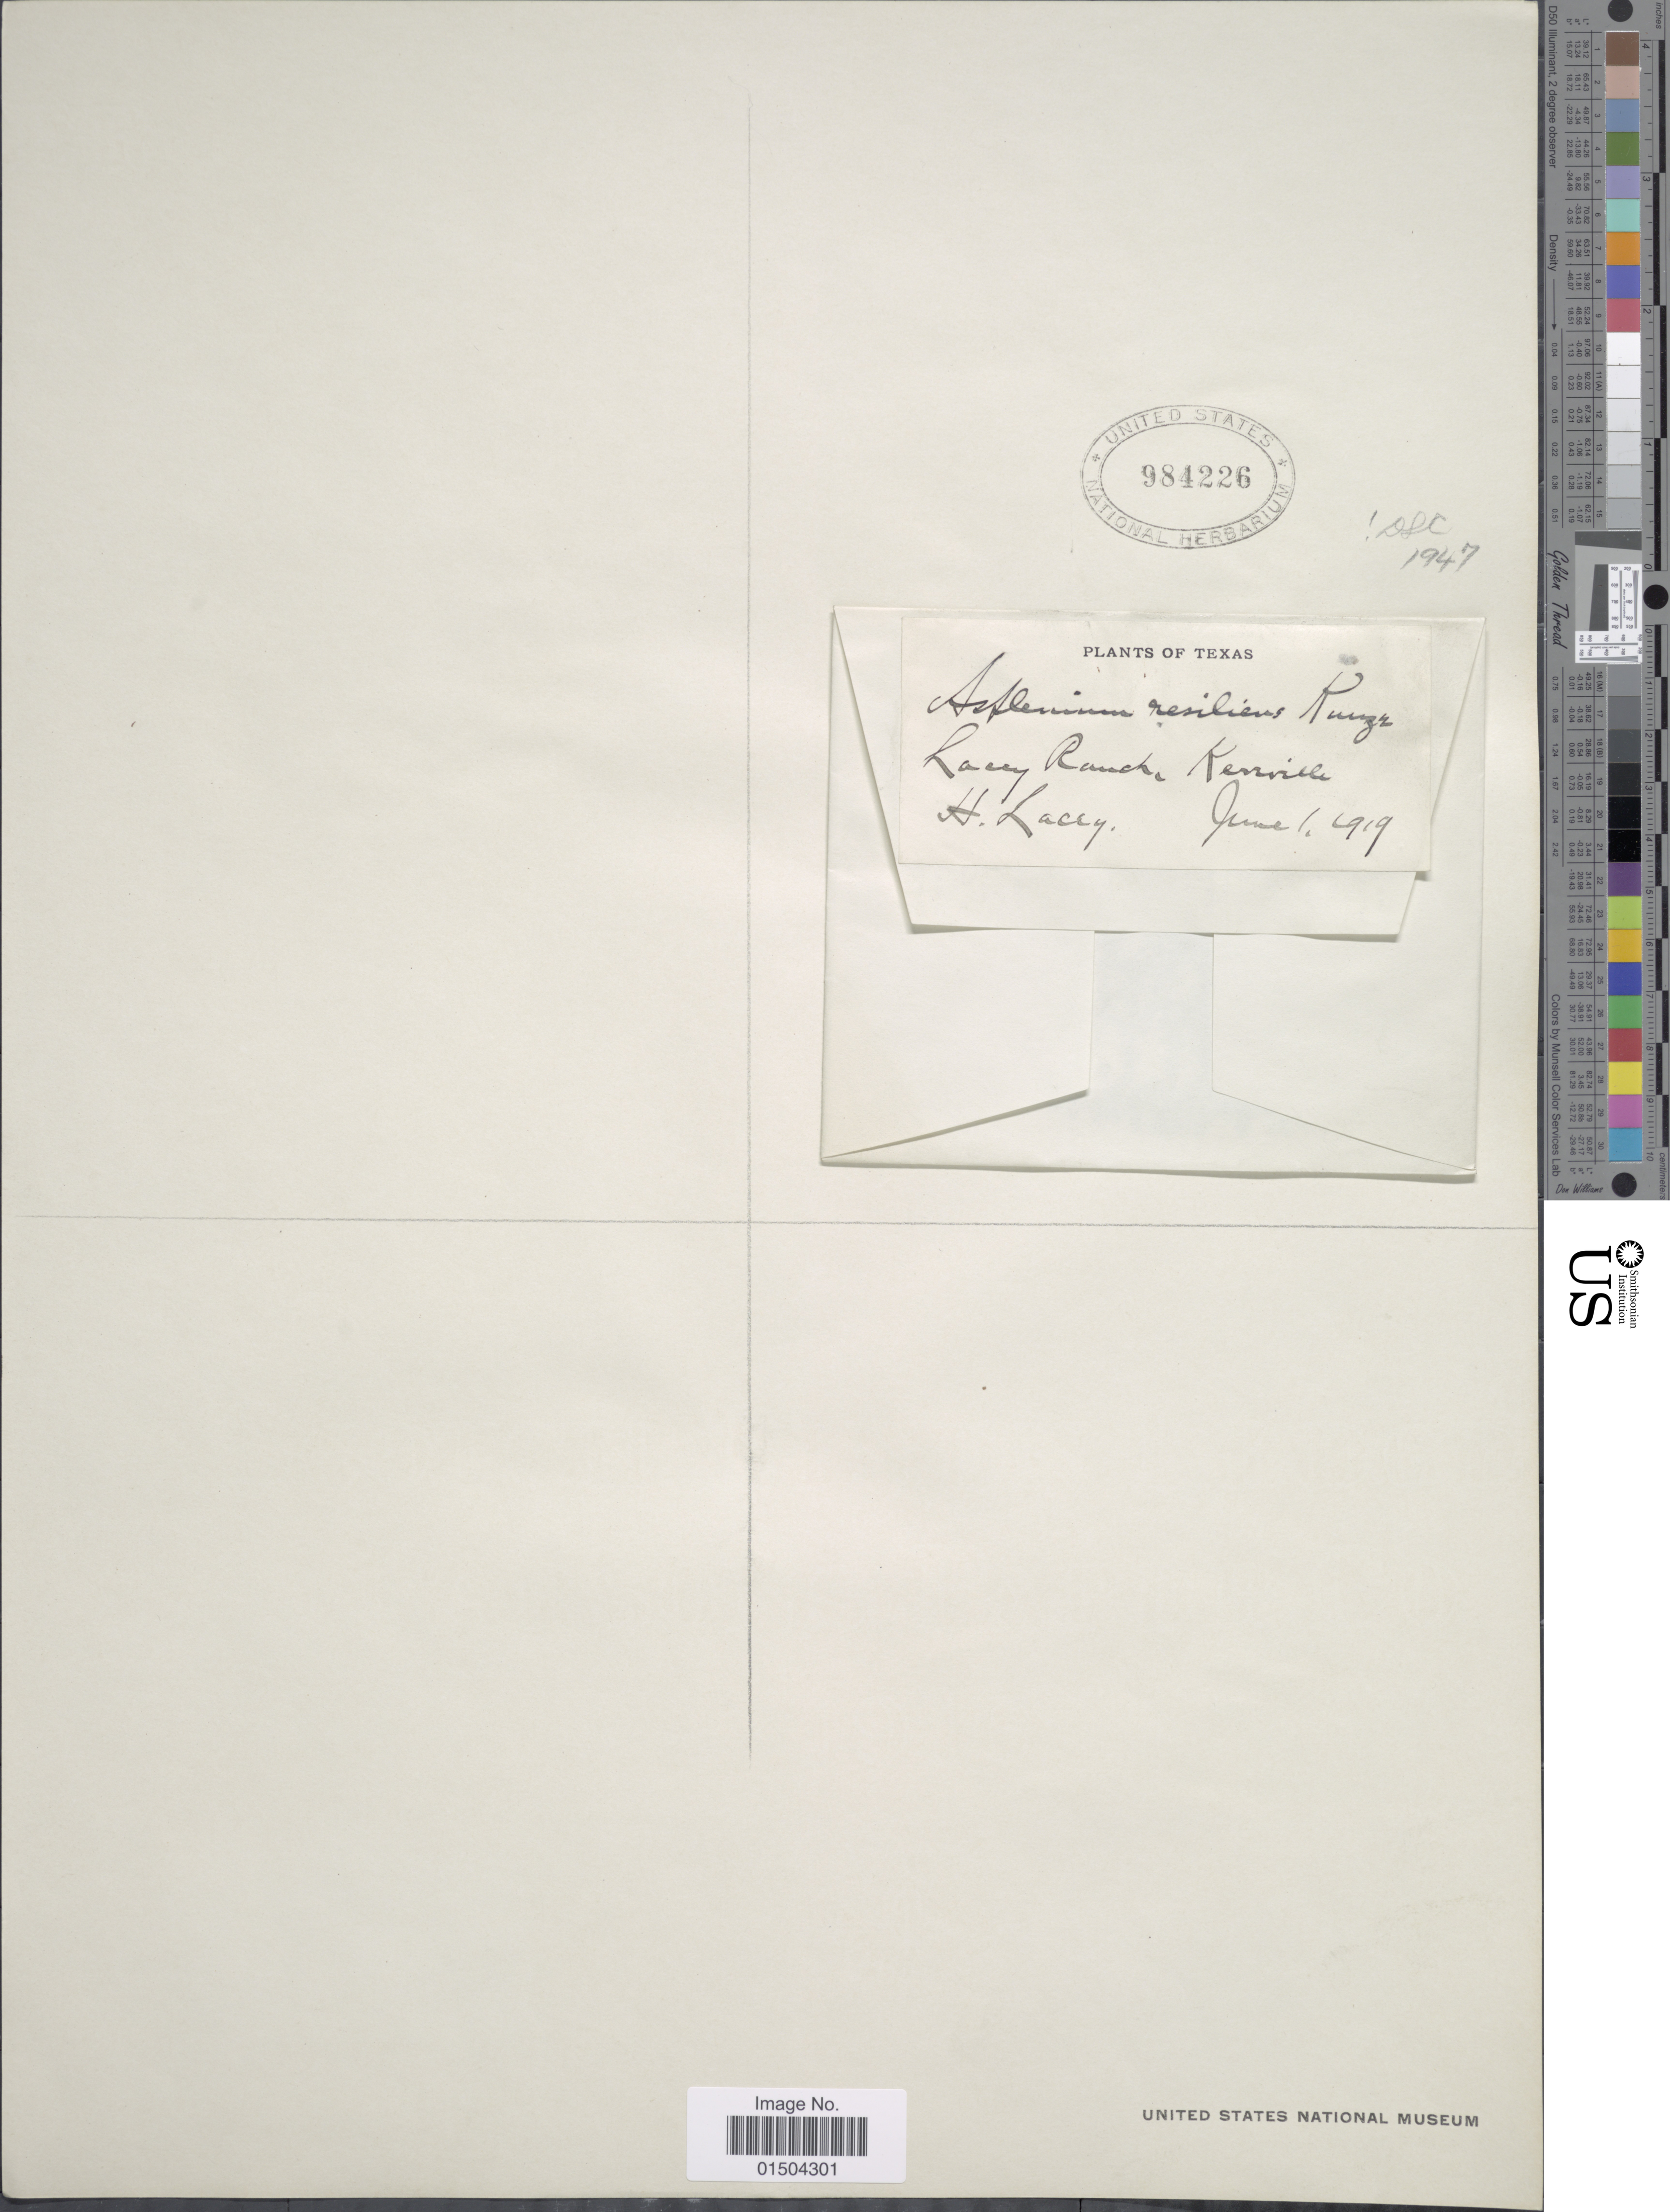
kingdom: Plantae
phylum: Tracheophyta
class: Polypodiopsida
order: Polypodiales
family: Aspleniaceae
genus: Asplenium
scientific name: Asplenium resiliens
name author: Kunze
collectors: H. Lacey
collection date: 1919-06-01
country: United States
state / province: Texas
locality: Lacey Ranch, Kerrville.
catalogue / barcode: US 984226